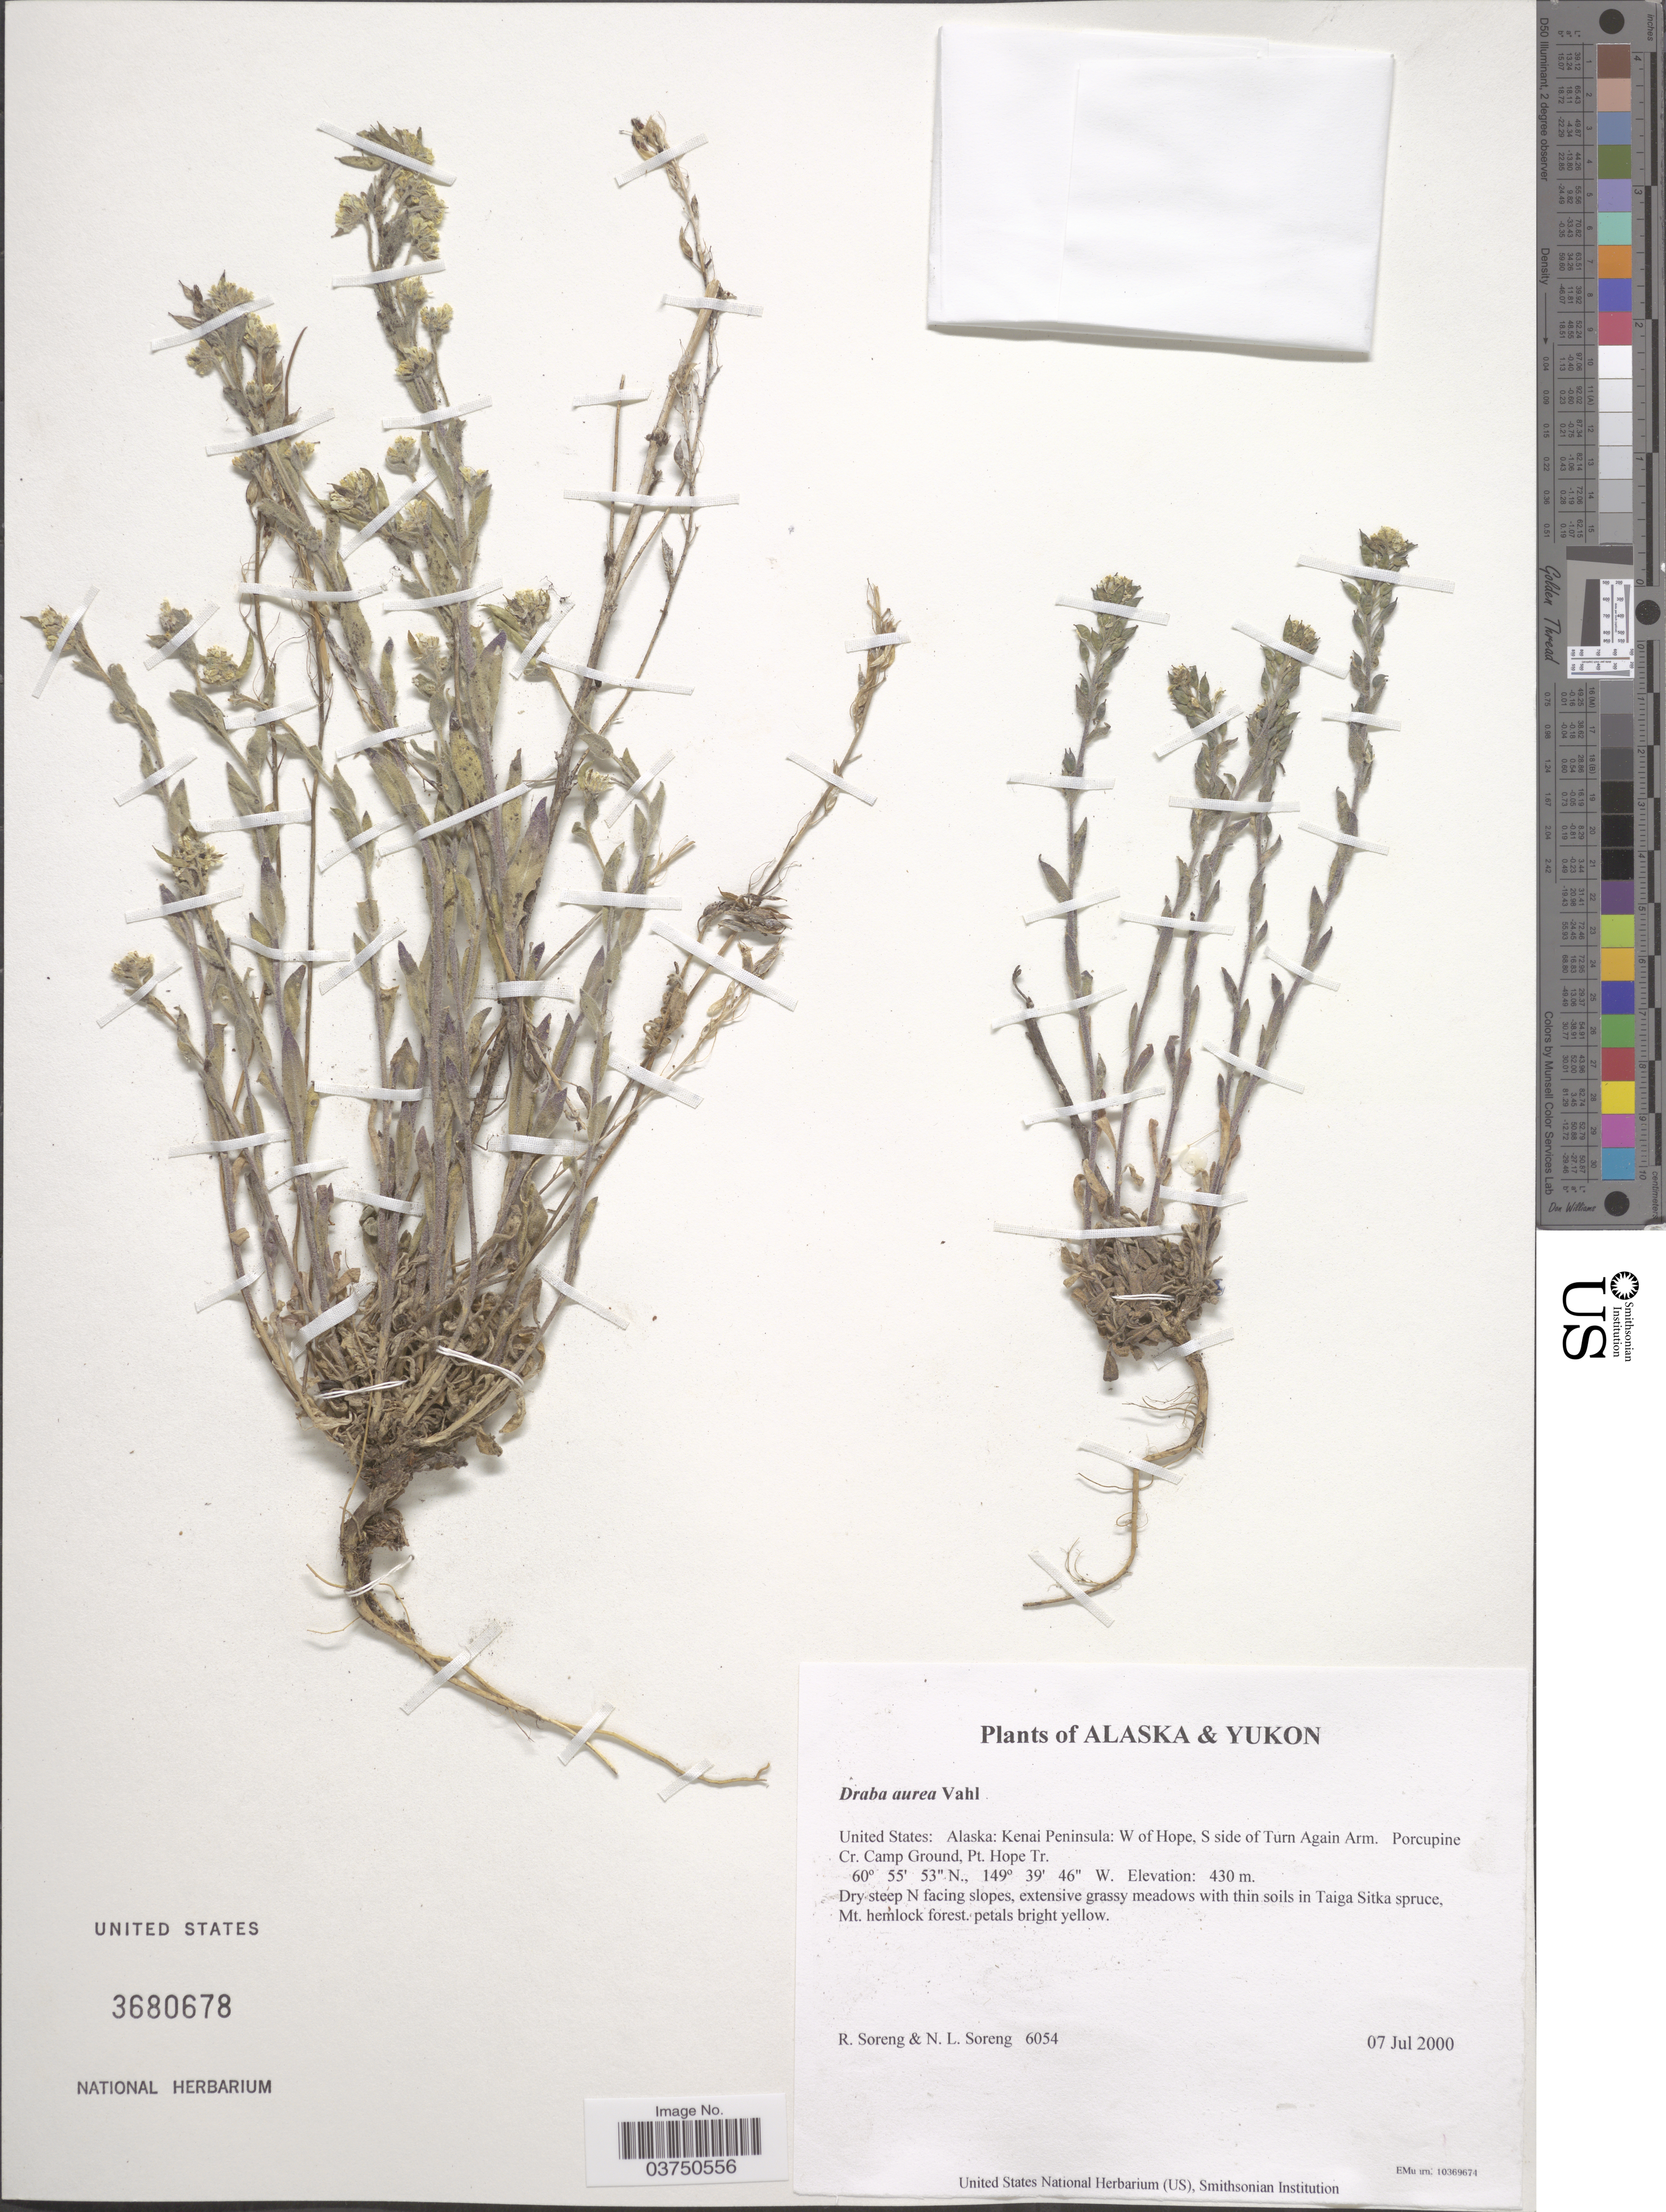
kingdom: Plantae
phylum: Tracheophyta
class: Magnoliopsida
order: Brassicales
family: Brassicaceae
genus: Draba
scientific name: Draba aurea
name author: Vahl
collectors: R. J. Soreng & N. L. Soreng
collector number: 6054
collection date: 2000-07-07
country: United States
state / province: Alaska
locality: Kenai Peninsula: W of Hope, S side of Turn Again Arm. Porcupine Cr. Camp Ground, Pt. Hope Tr. Dry steep N facing slopes, extensive grassy meadows with thin soil in Taiga Sitka spruce, Mt. hemlock forest.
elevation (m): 430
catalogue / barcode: US 3680678